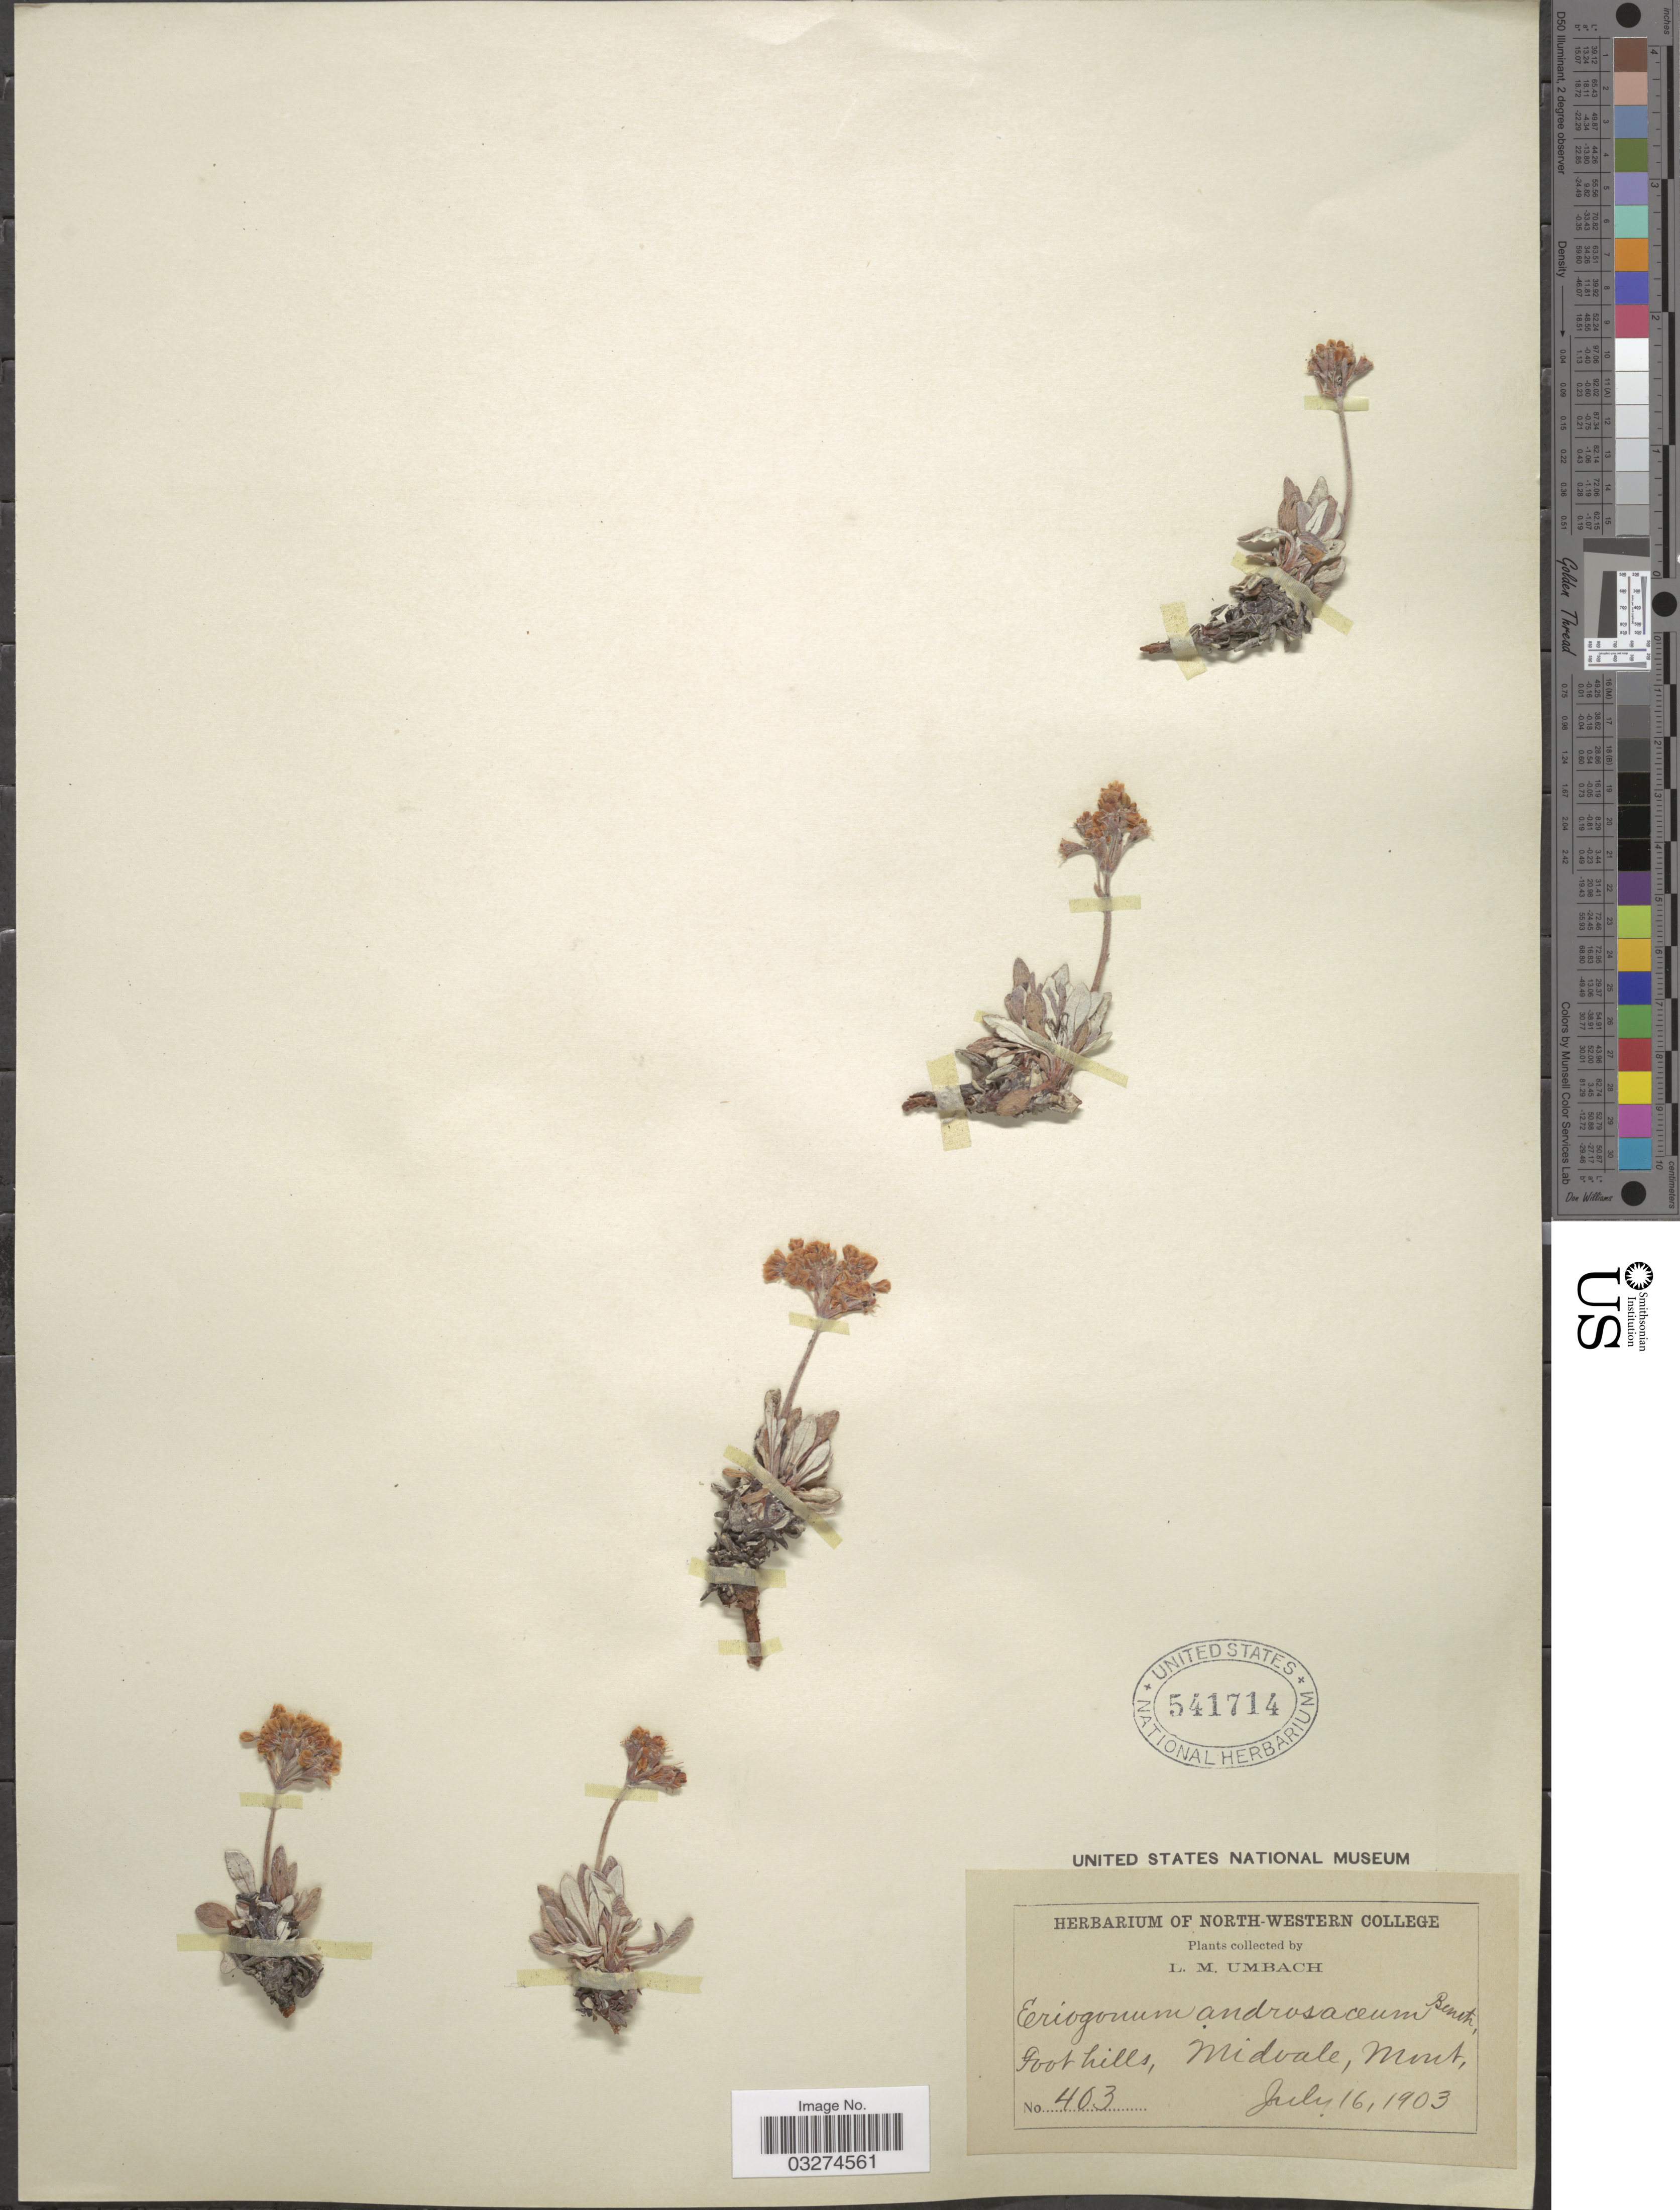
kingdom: Plantae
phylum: Tracheophyta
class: Magnoliopsida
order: Caryophyllales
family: Polygonaceae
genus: Eriogonum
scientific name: Eriogonum androsaceum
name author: Benth.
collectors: L. M. Umbach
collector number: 403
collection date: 1903-07-16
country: United States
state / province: Montana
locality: Foot hills, Midvale.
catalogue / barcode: US 541714